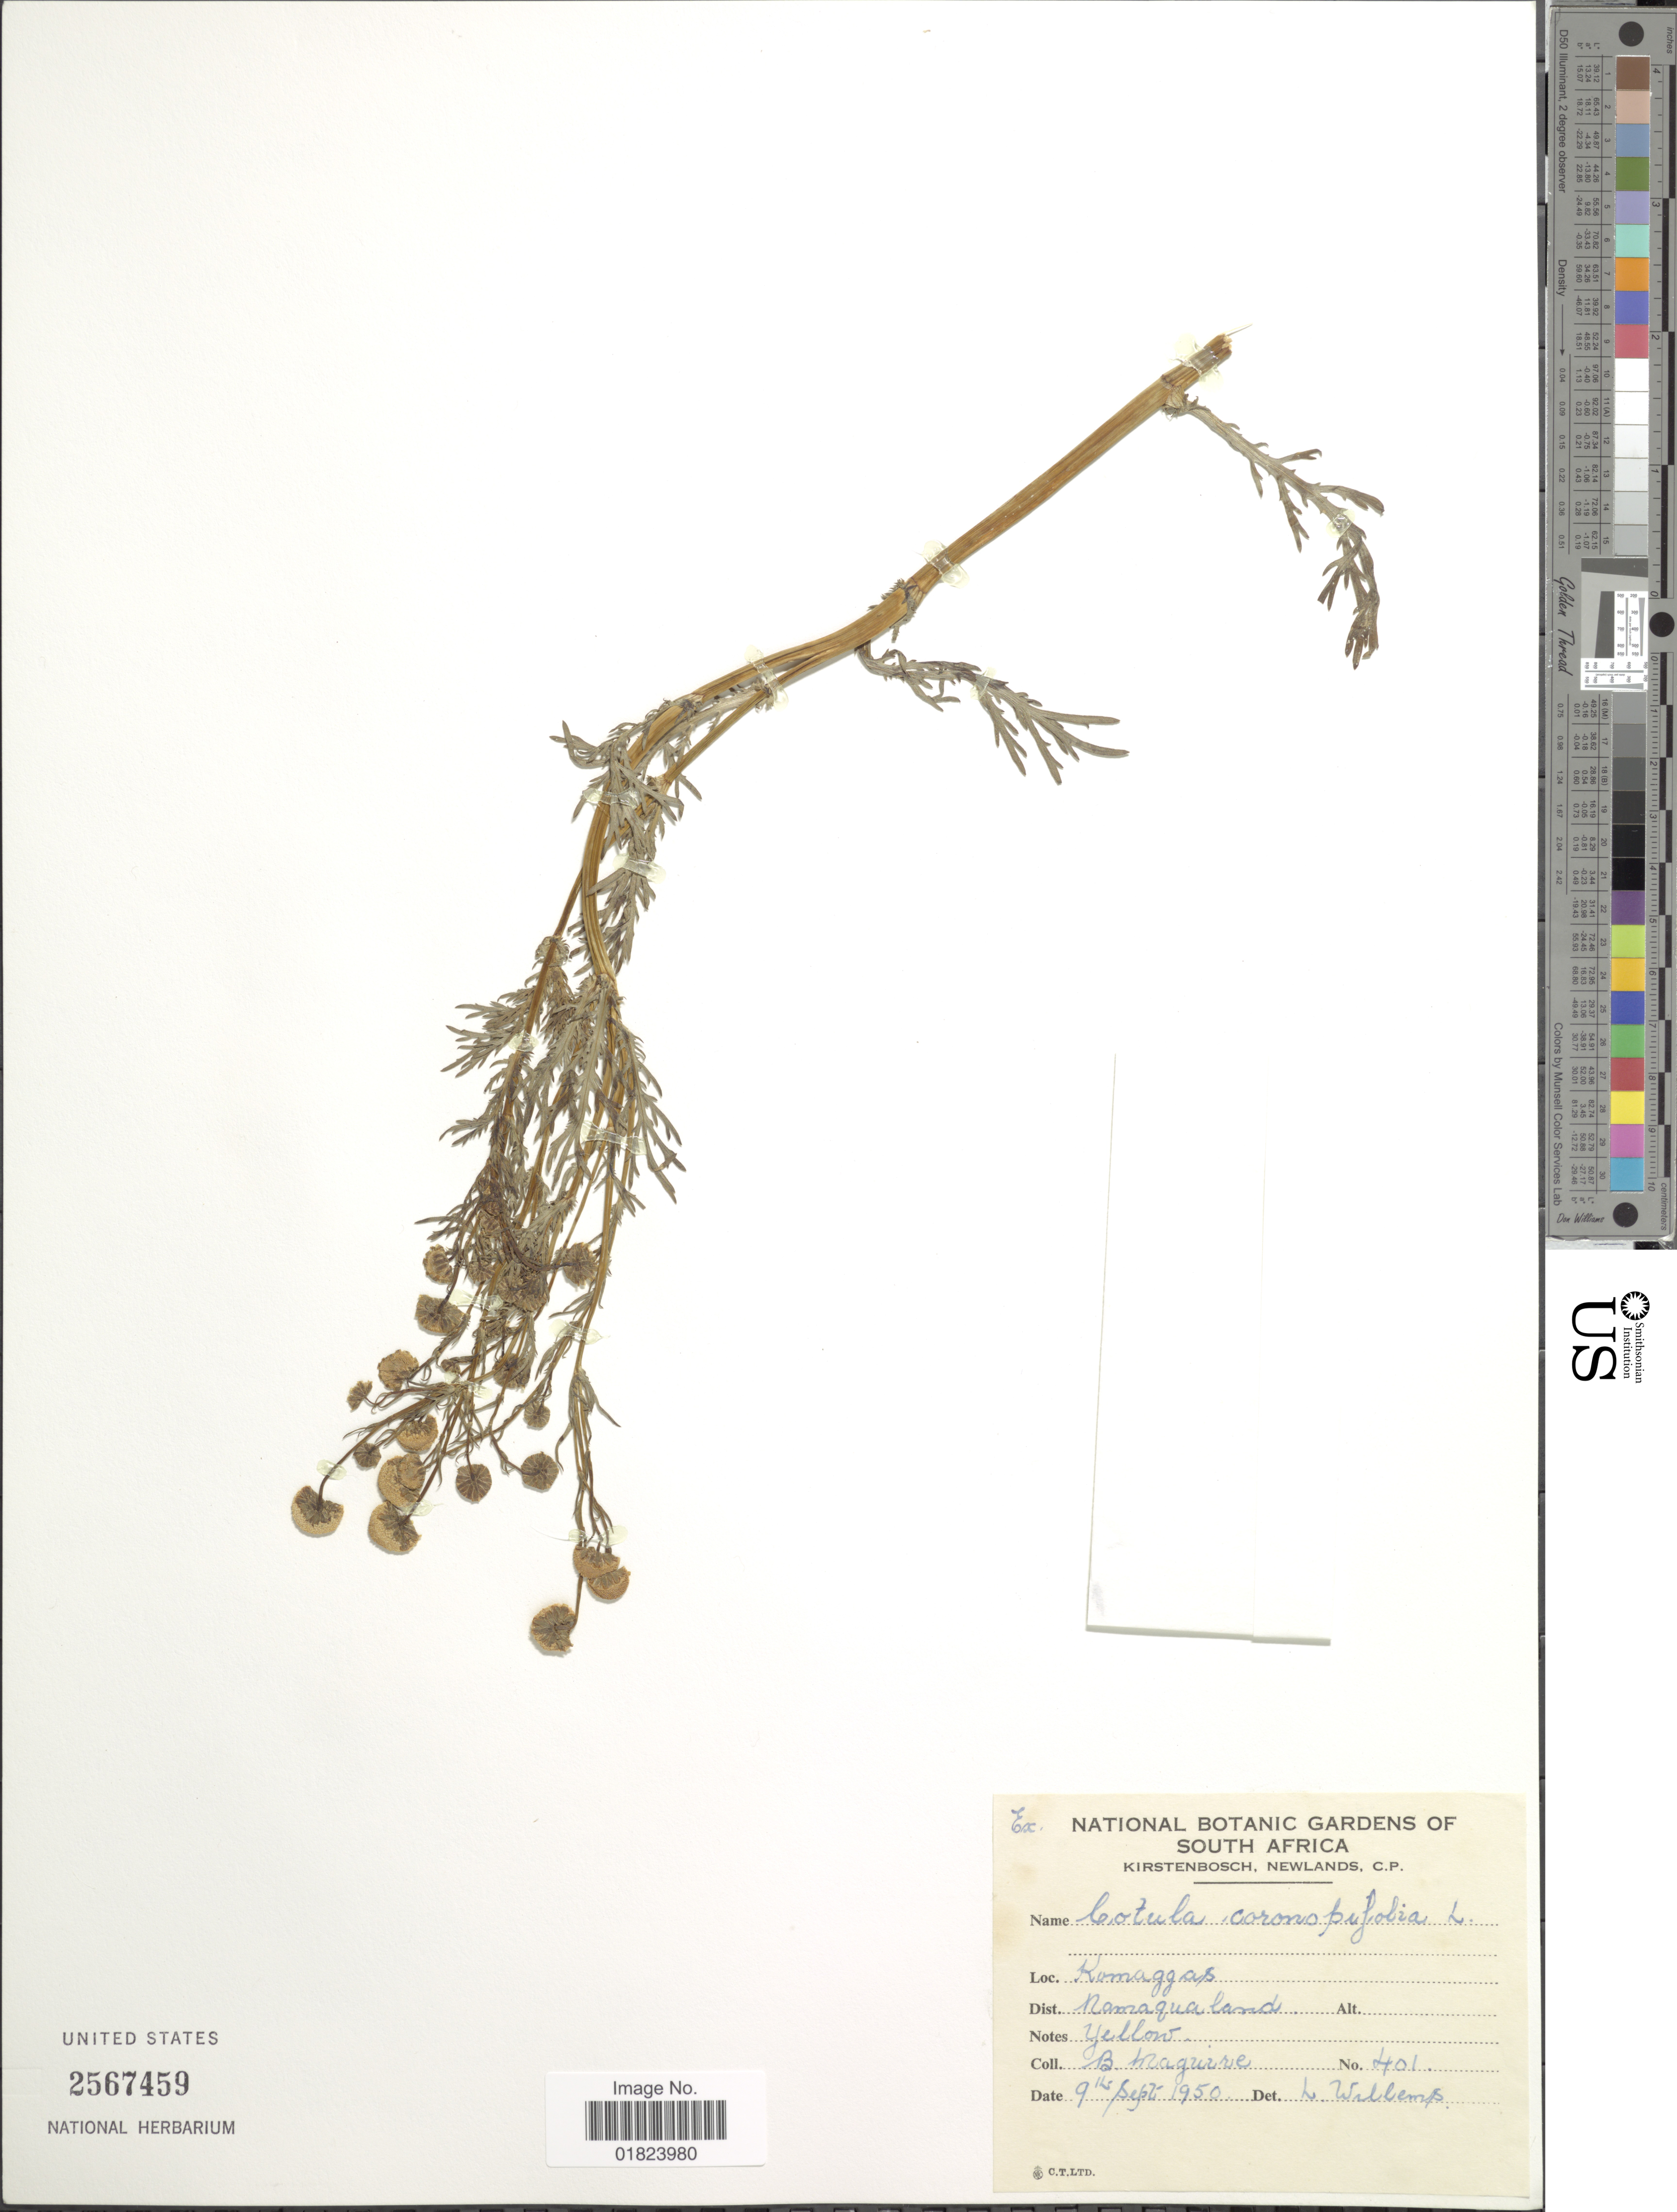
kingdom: Plantae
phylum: Tracheophyta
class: Magnoliopsida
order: Asterales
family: Asteraceae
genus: Cotula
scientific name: Cotula coronopifolia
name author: L.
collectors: B. Maguire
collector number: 401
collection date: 1950-09-09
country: South Africa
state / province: Northern Cape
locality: South Africa, Komaggas, Dist. Namagualand.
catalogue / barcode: US 2567459